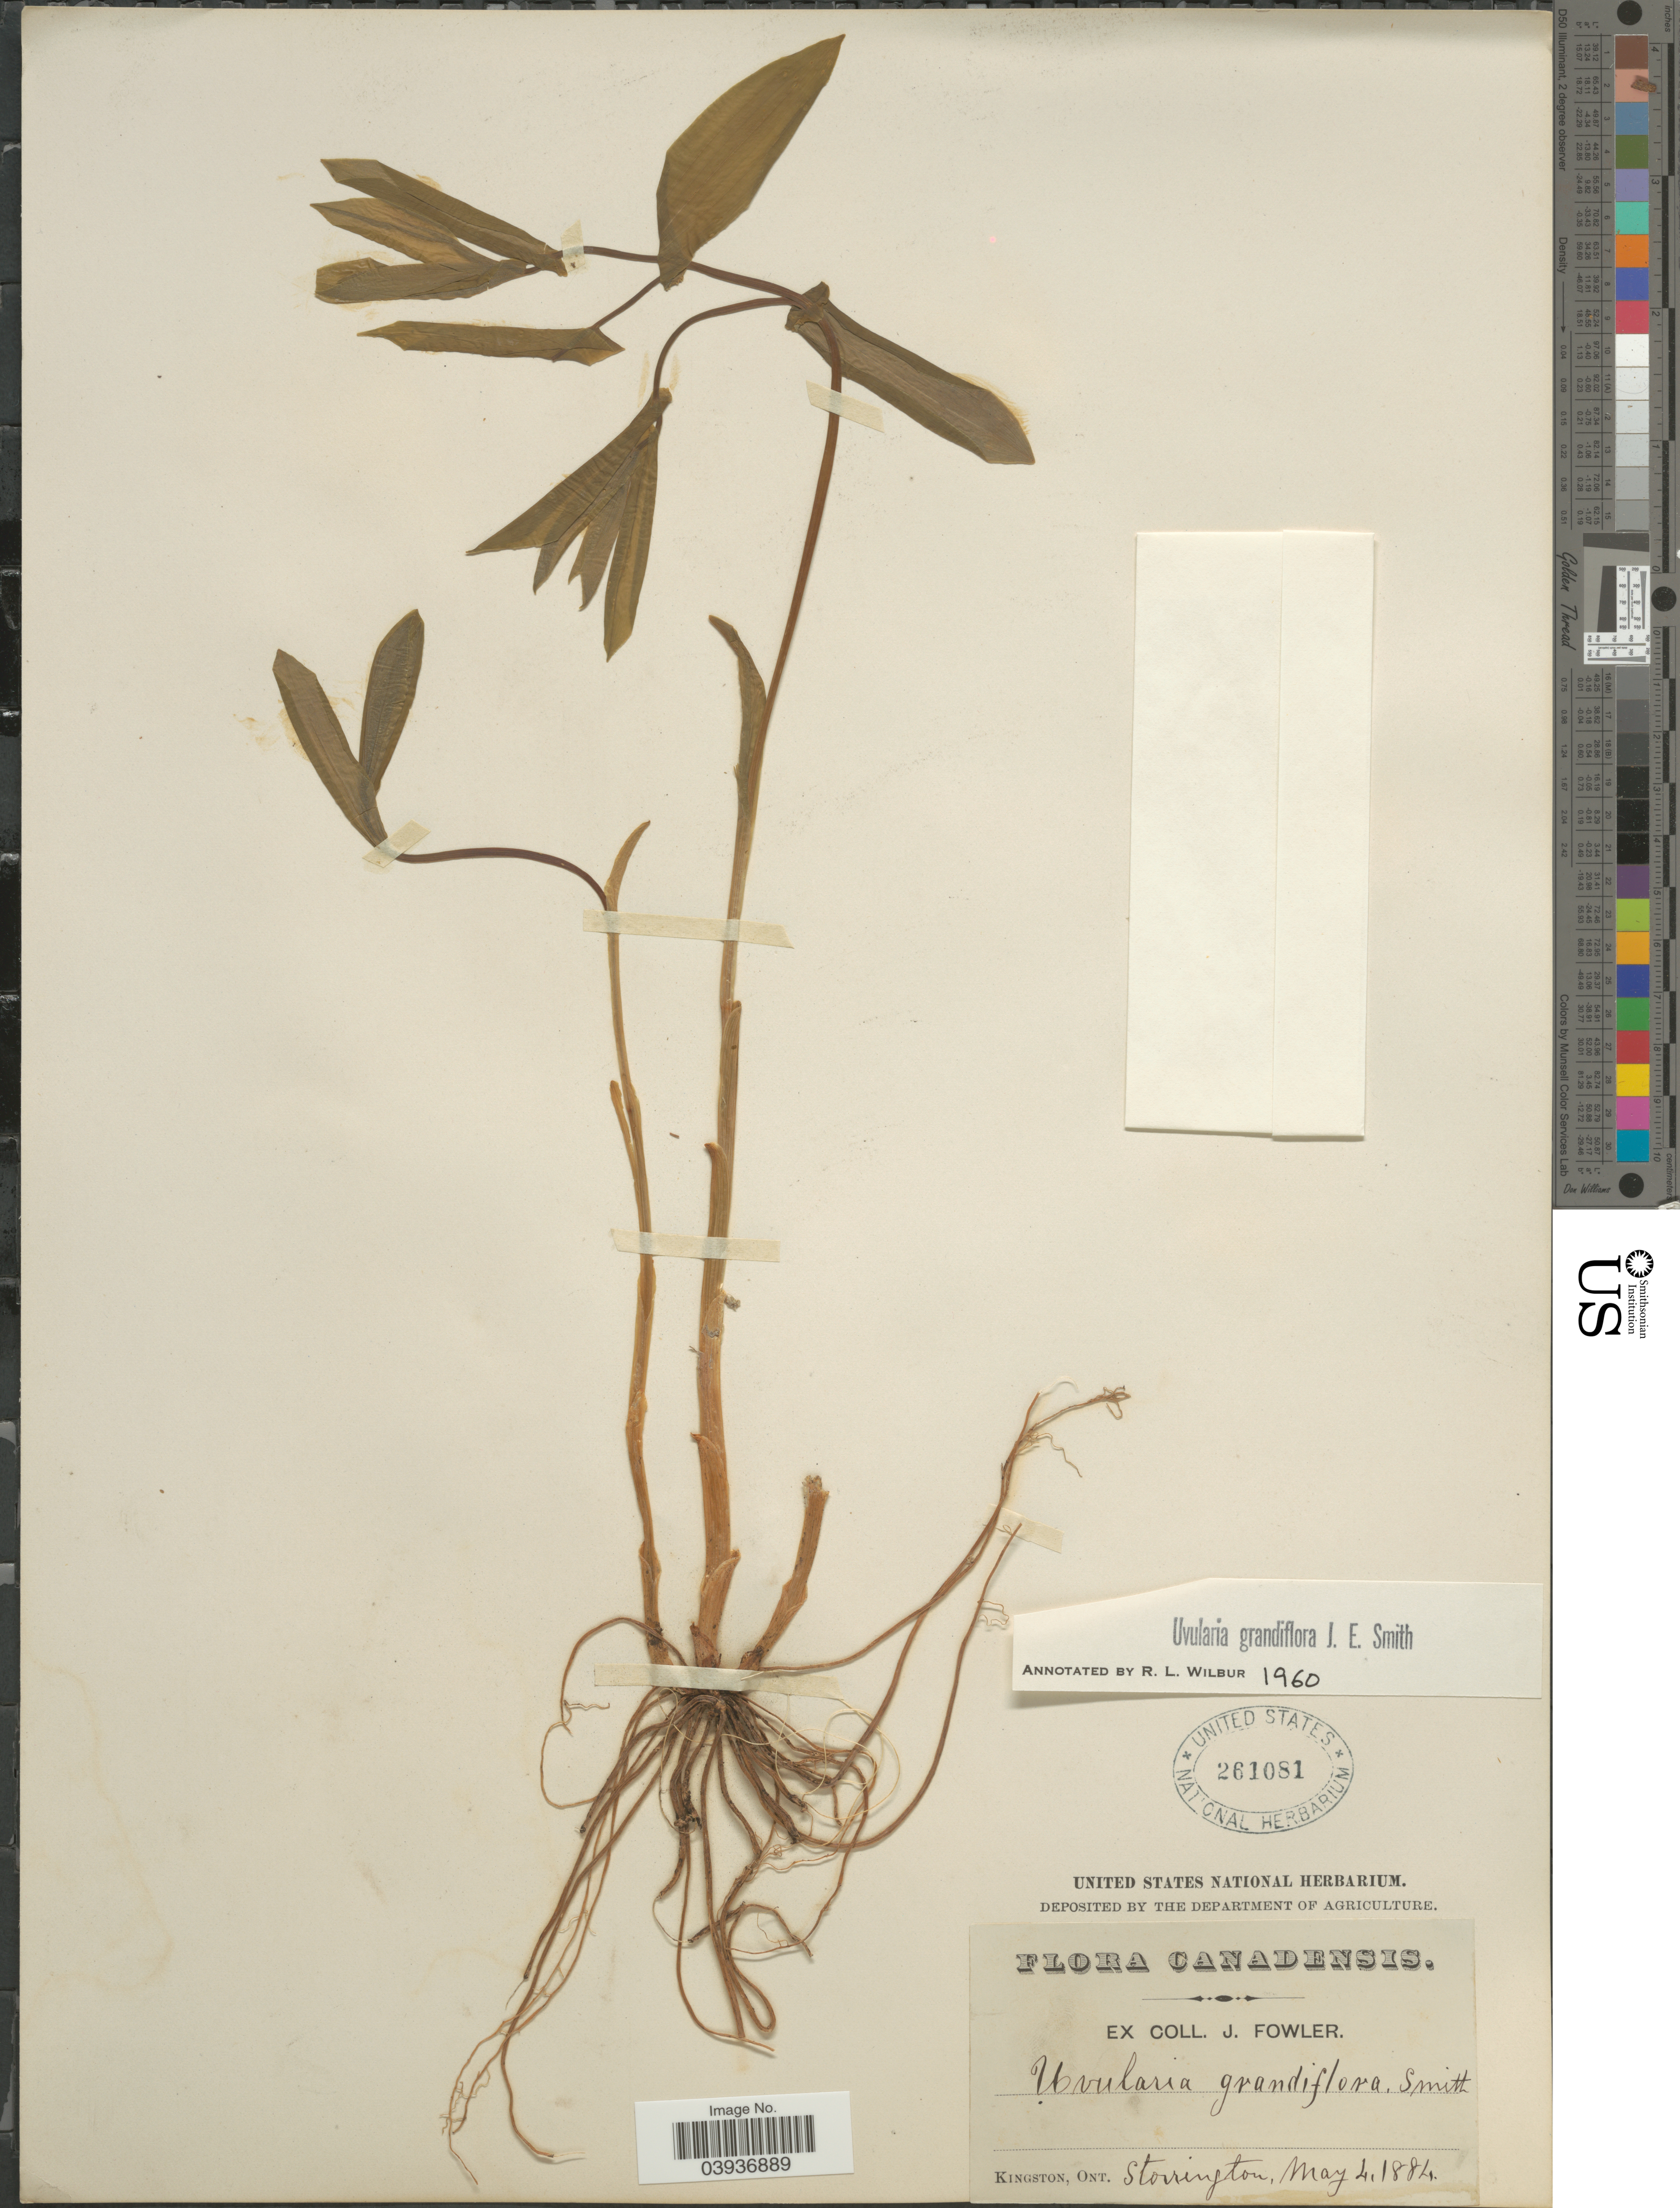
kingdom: Plantae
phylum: Tracheophyta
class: Liliopsida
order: Liliales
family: Colchicaceae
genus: Uvularia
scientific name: Uvularia grandiflora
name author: Sm.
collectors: J. Fowler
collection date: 1884-05-04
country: Canada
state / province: Ontario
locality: Kingston.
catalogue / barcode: US 261081